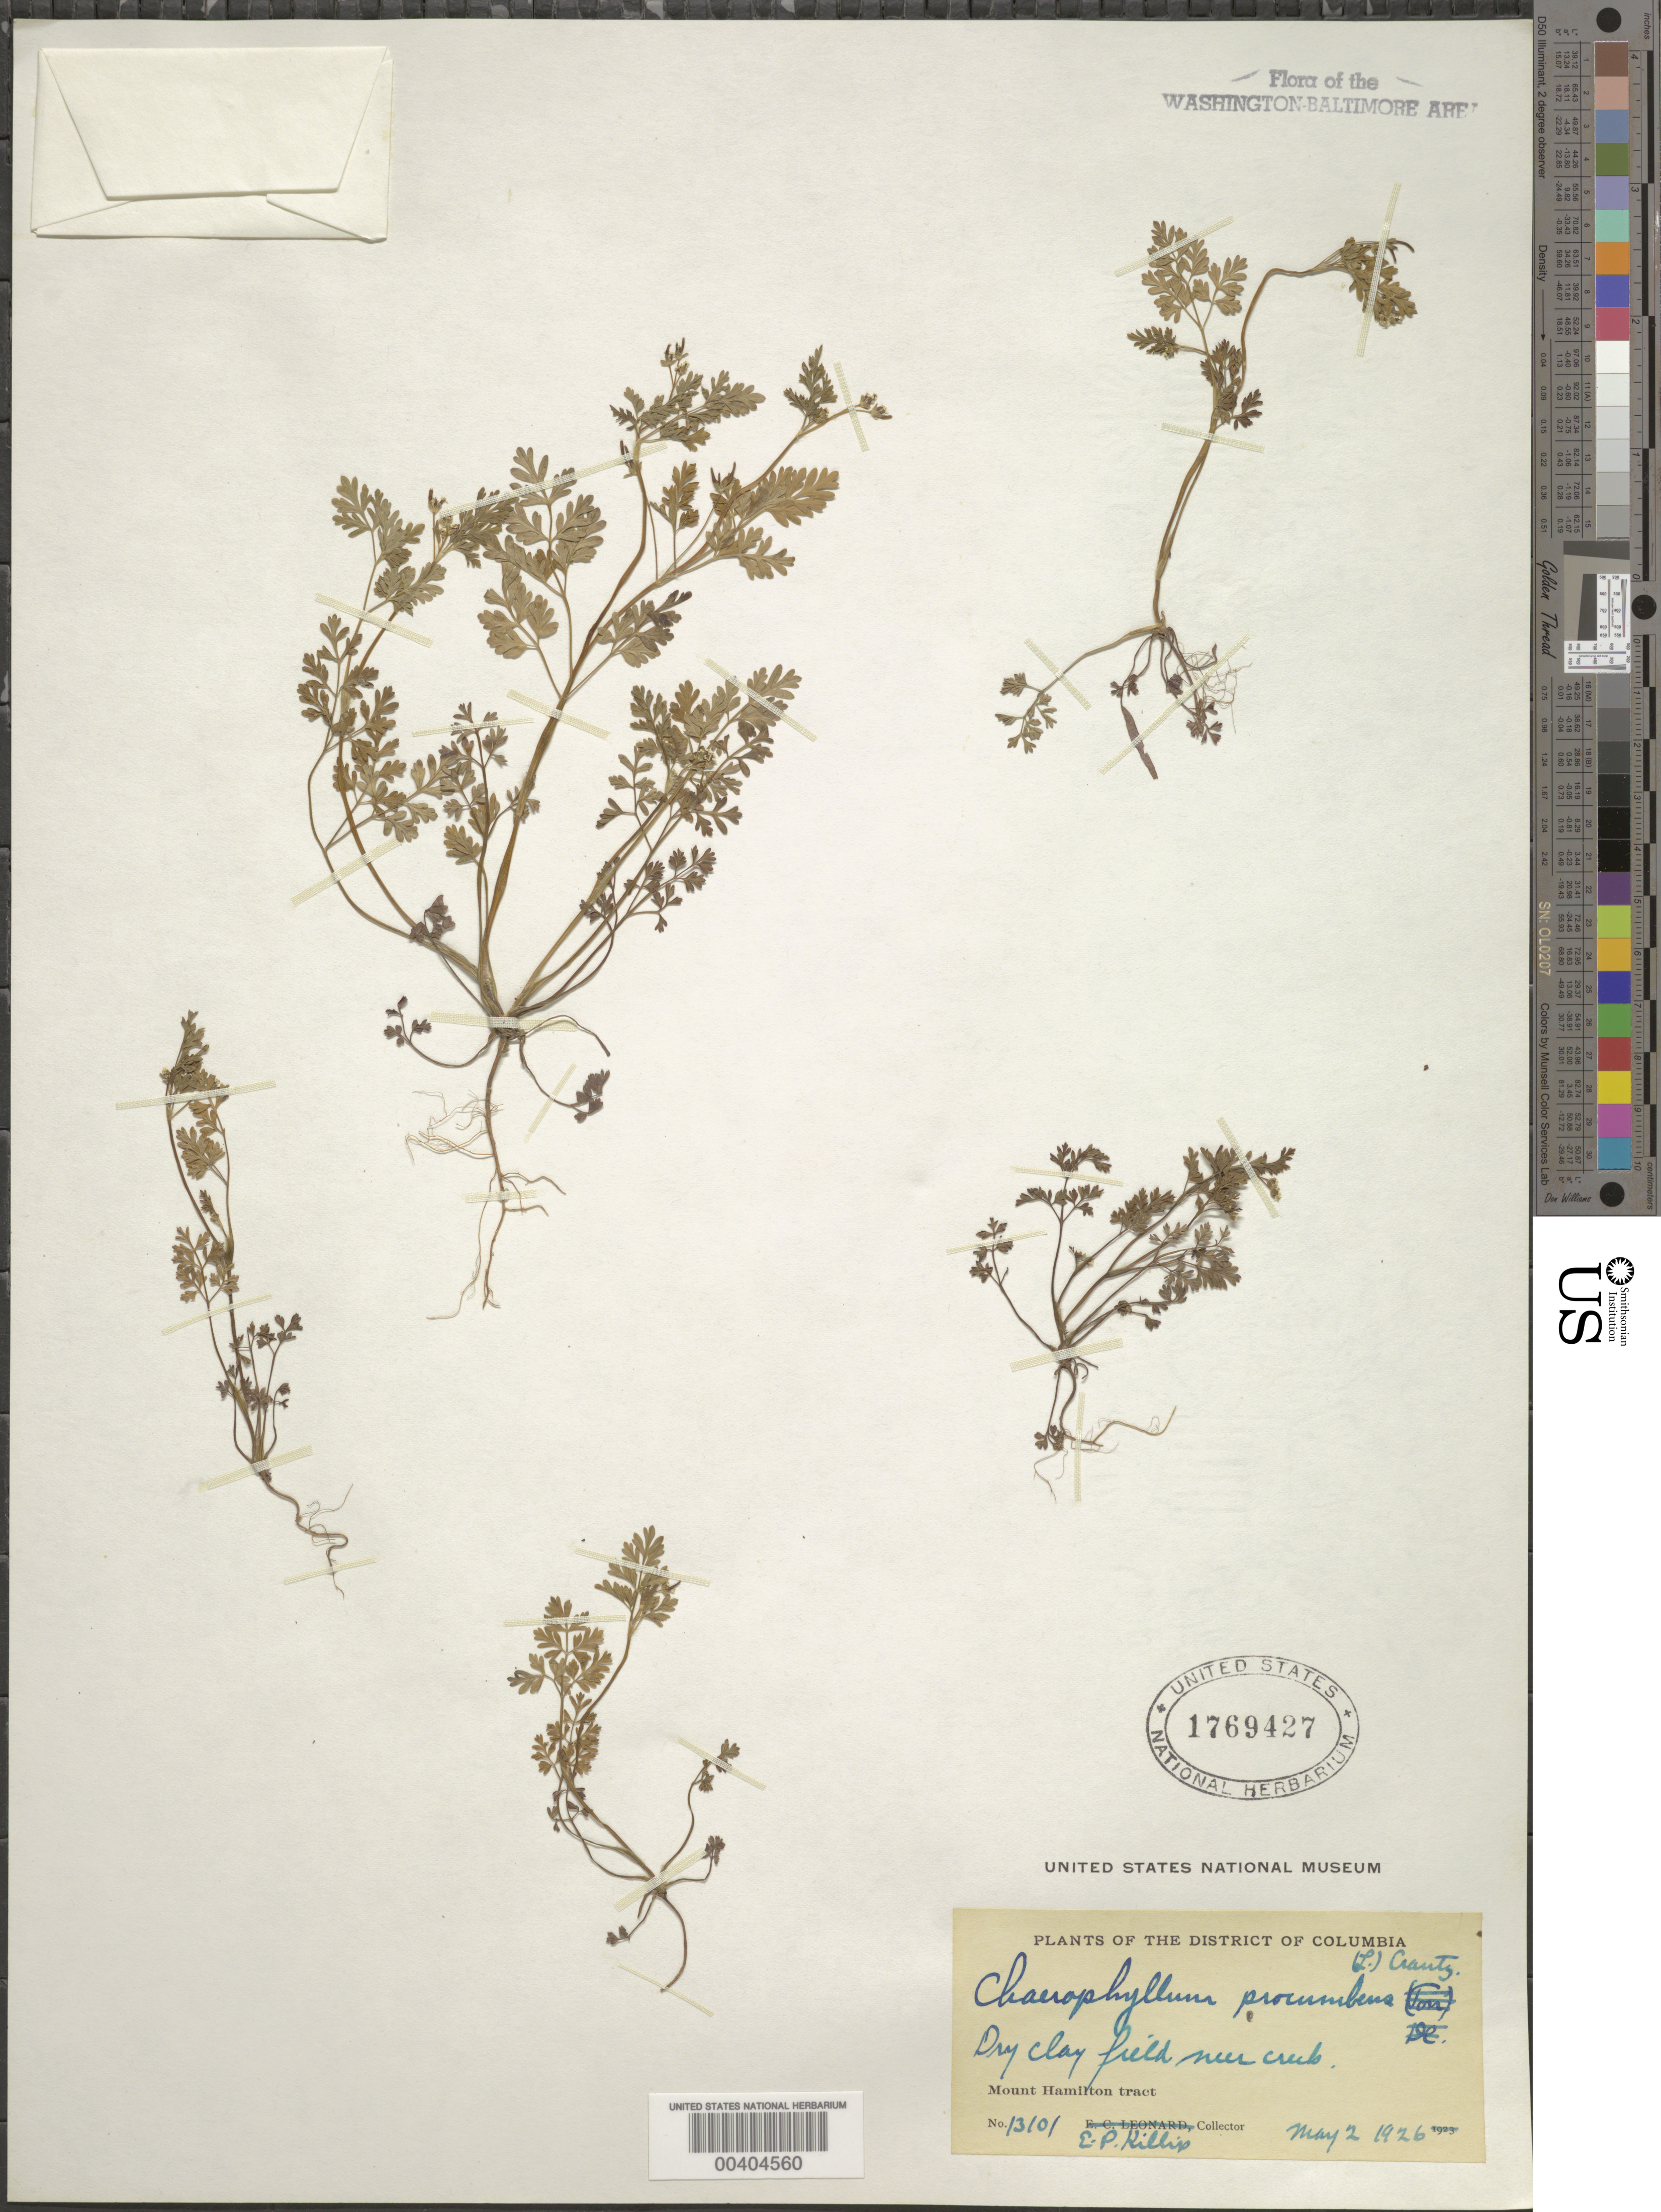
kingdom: Plantae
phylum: Tracheophyta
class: Magnoliopsida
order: Apiales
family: Apiaceae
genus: Chaerophyllum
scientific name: Chaerophyllum procumbens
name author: (L.) Crantz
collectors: E. P. Killip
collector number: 13101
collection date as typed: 02 May 1926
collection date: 1926-05-02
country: United States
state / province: District of Columbia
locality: Mount Hamilton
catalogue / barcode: US 1769427